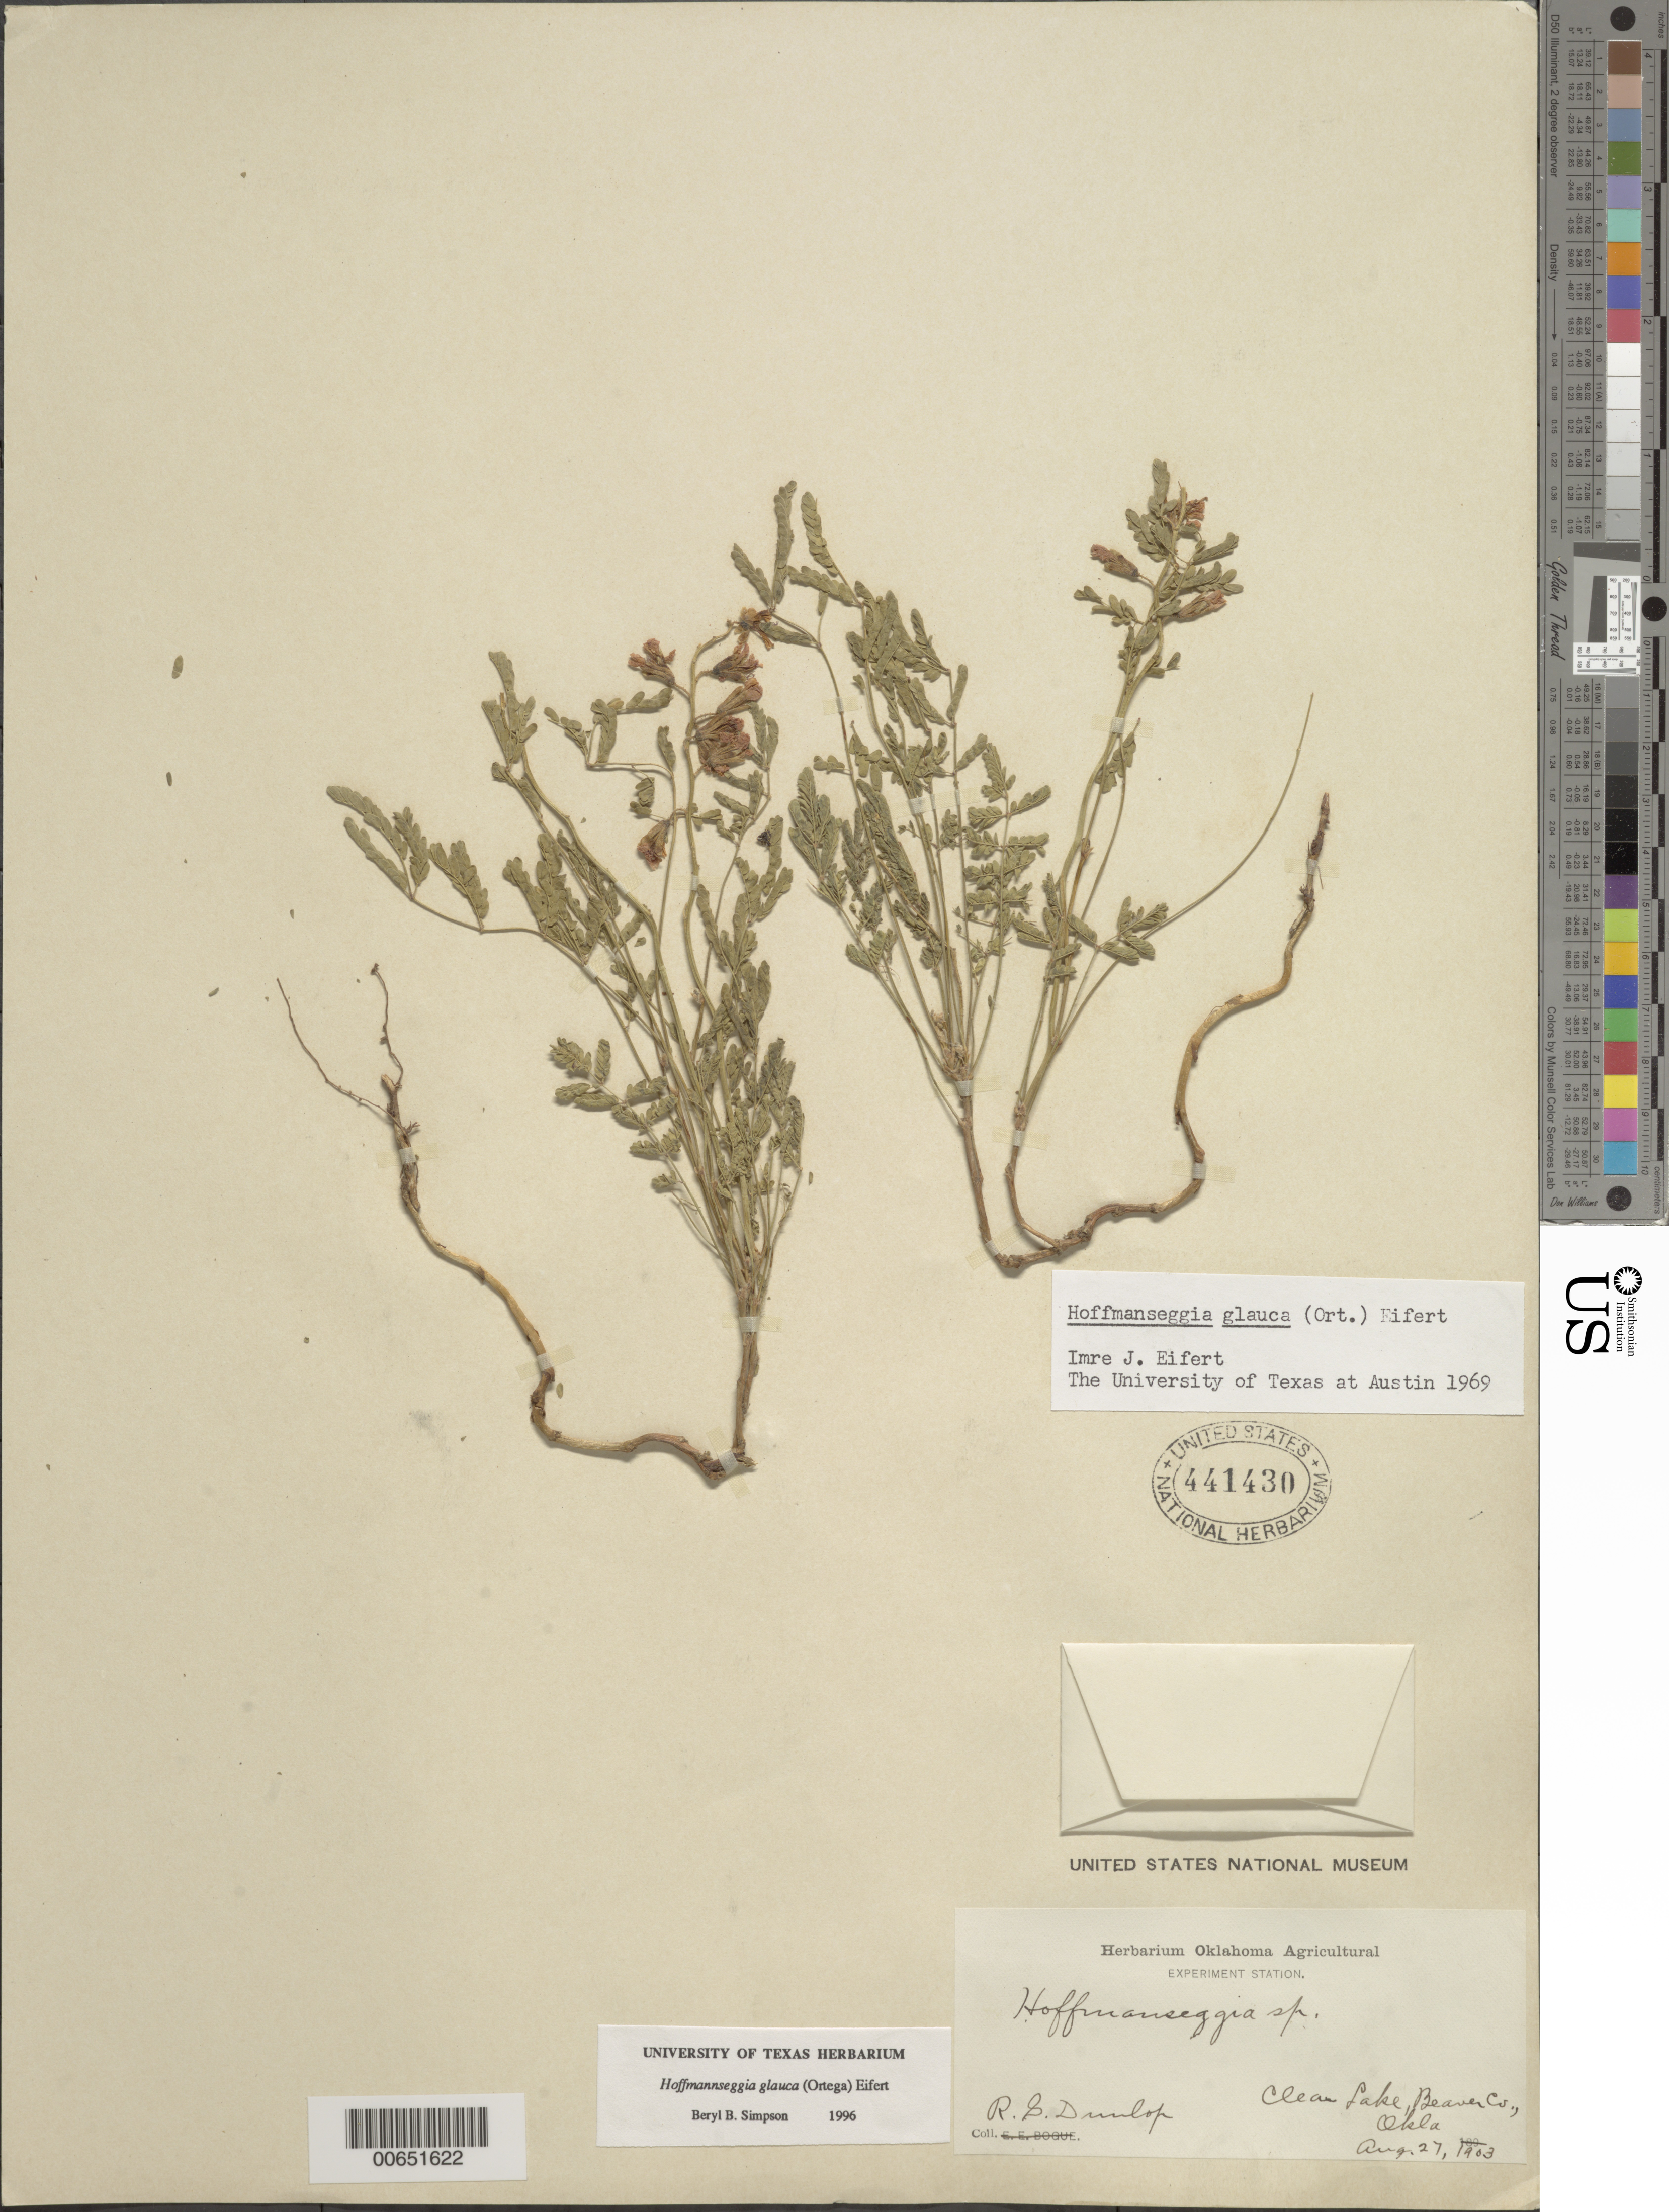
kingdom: Plantae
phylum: Tracheophyta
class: Magnoliopsida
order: Fabales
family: Fabaceae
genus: Hoffmannseggia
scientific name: Hoffmannseggia glauca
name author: (Ortega) Eifert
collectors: R. Dunlop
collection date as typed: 27 Aug 1903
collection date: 1903-08-27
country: United States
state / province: Oklahoma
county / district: Beaver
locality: Clear Lake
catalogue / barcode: US 441430